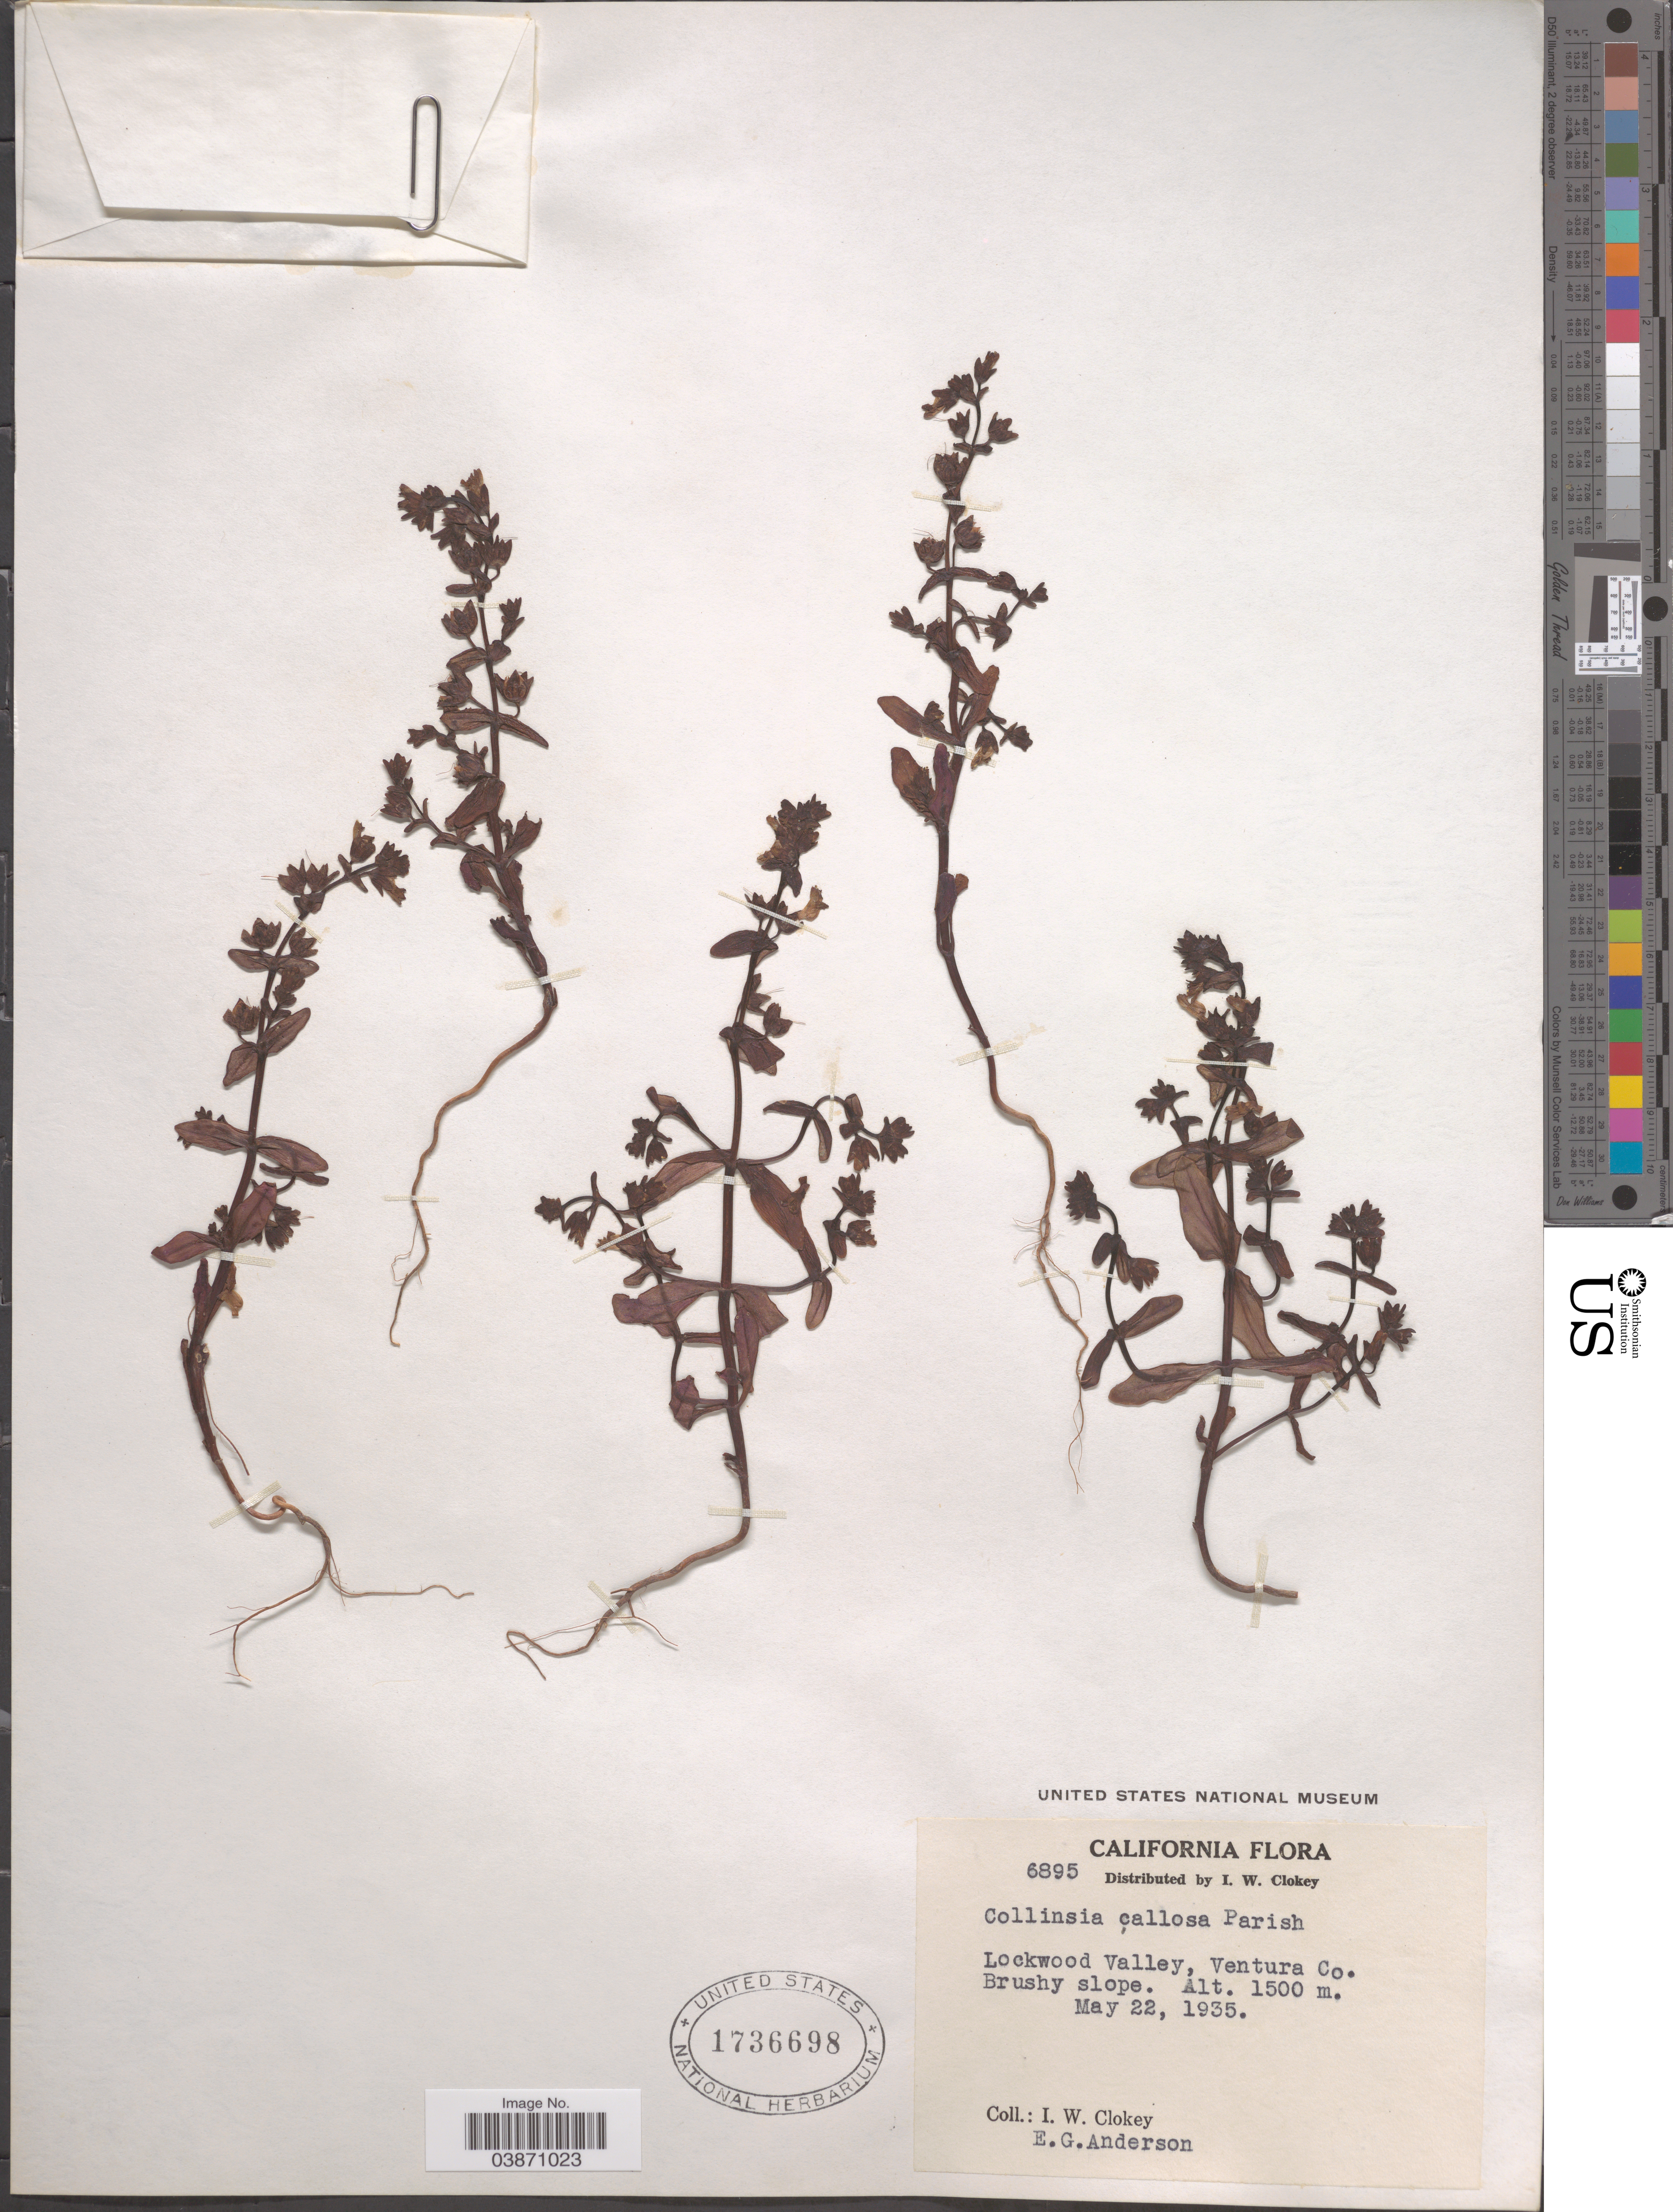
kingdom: Plantae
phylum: Tracheophyta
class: Magnoliopsida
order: Lamiales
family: Plantaginaceae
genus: Collinsia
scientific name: Collinsia callosa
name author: Parish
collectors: I. W. Clokey & E. G. Anderson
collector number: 6895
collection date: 1935-05-22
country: United States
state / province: California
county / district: Ventura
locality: Lockwood Valley, Ventura Co.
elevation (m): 1500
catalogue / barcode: US 1736698